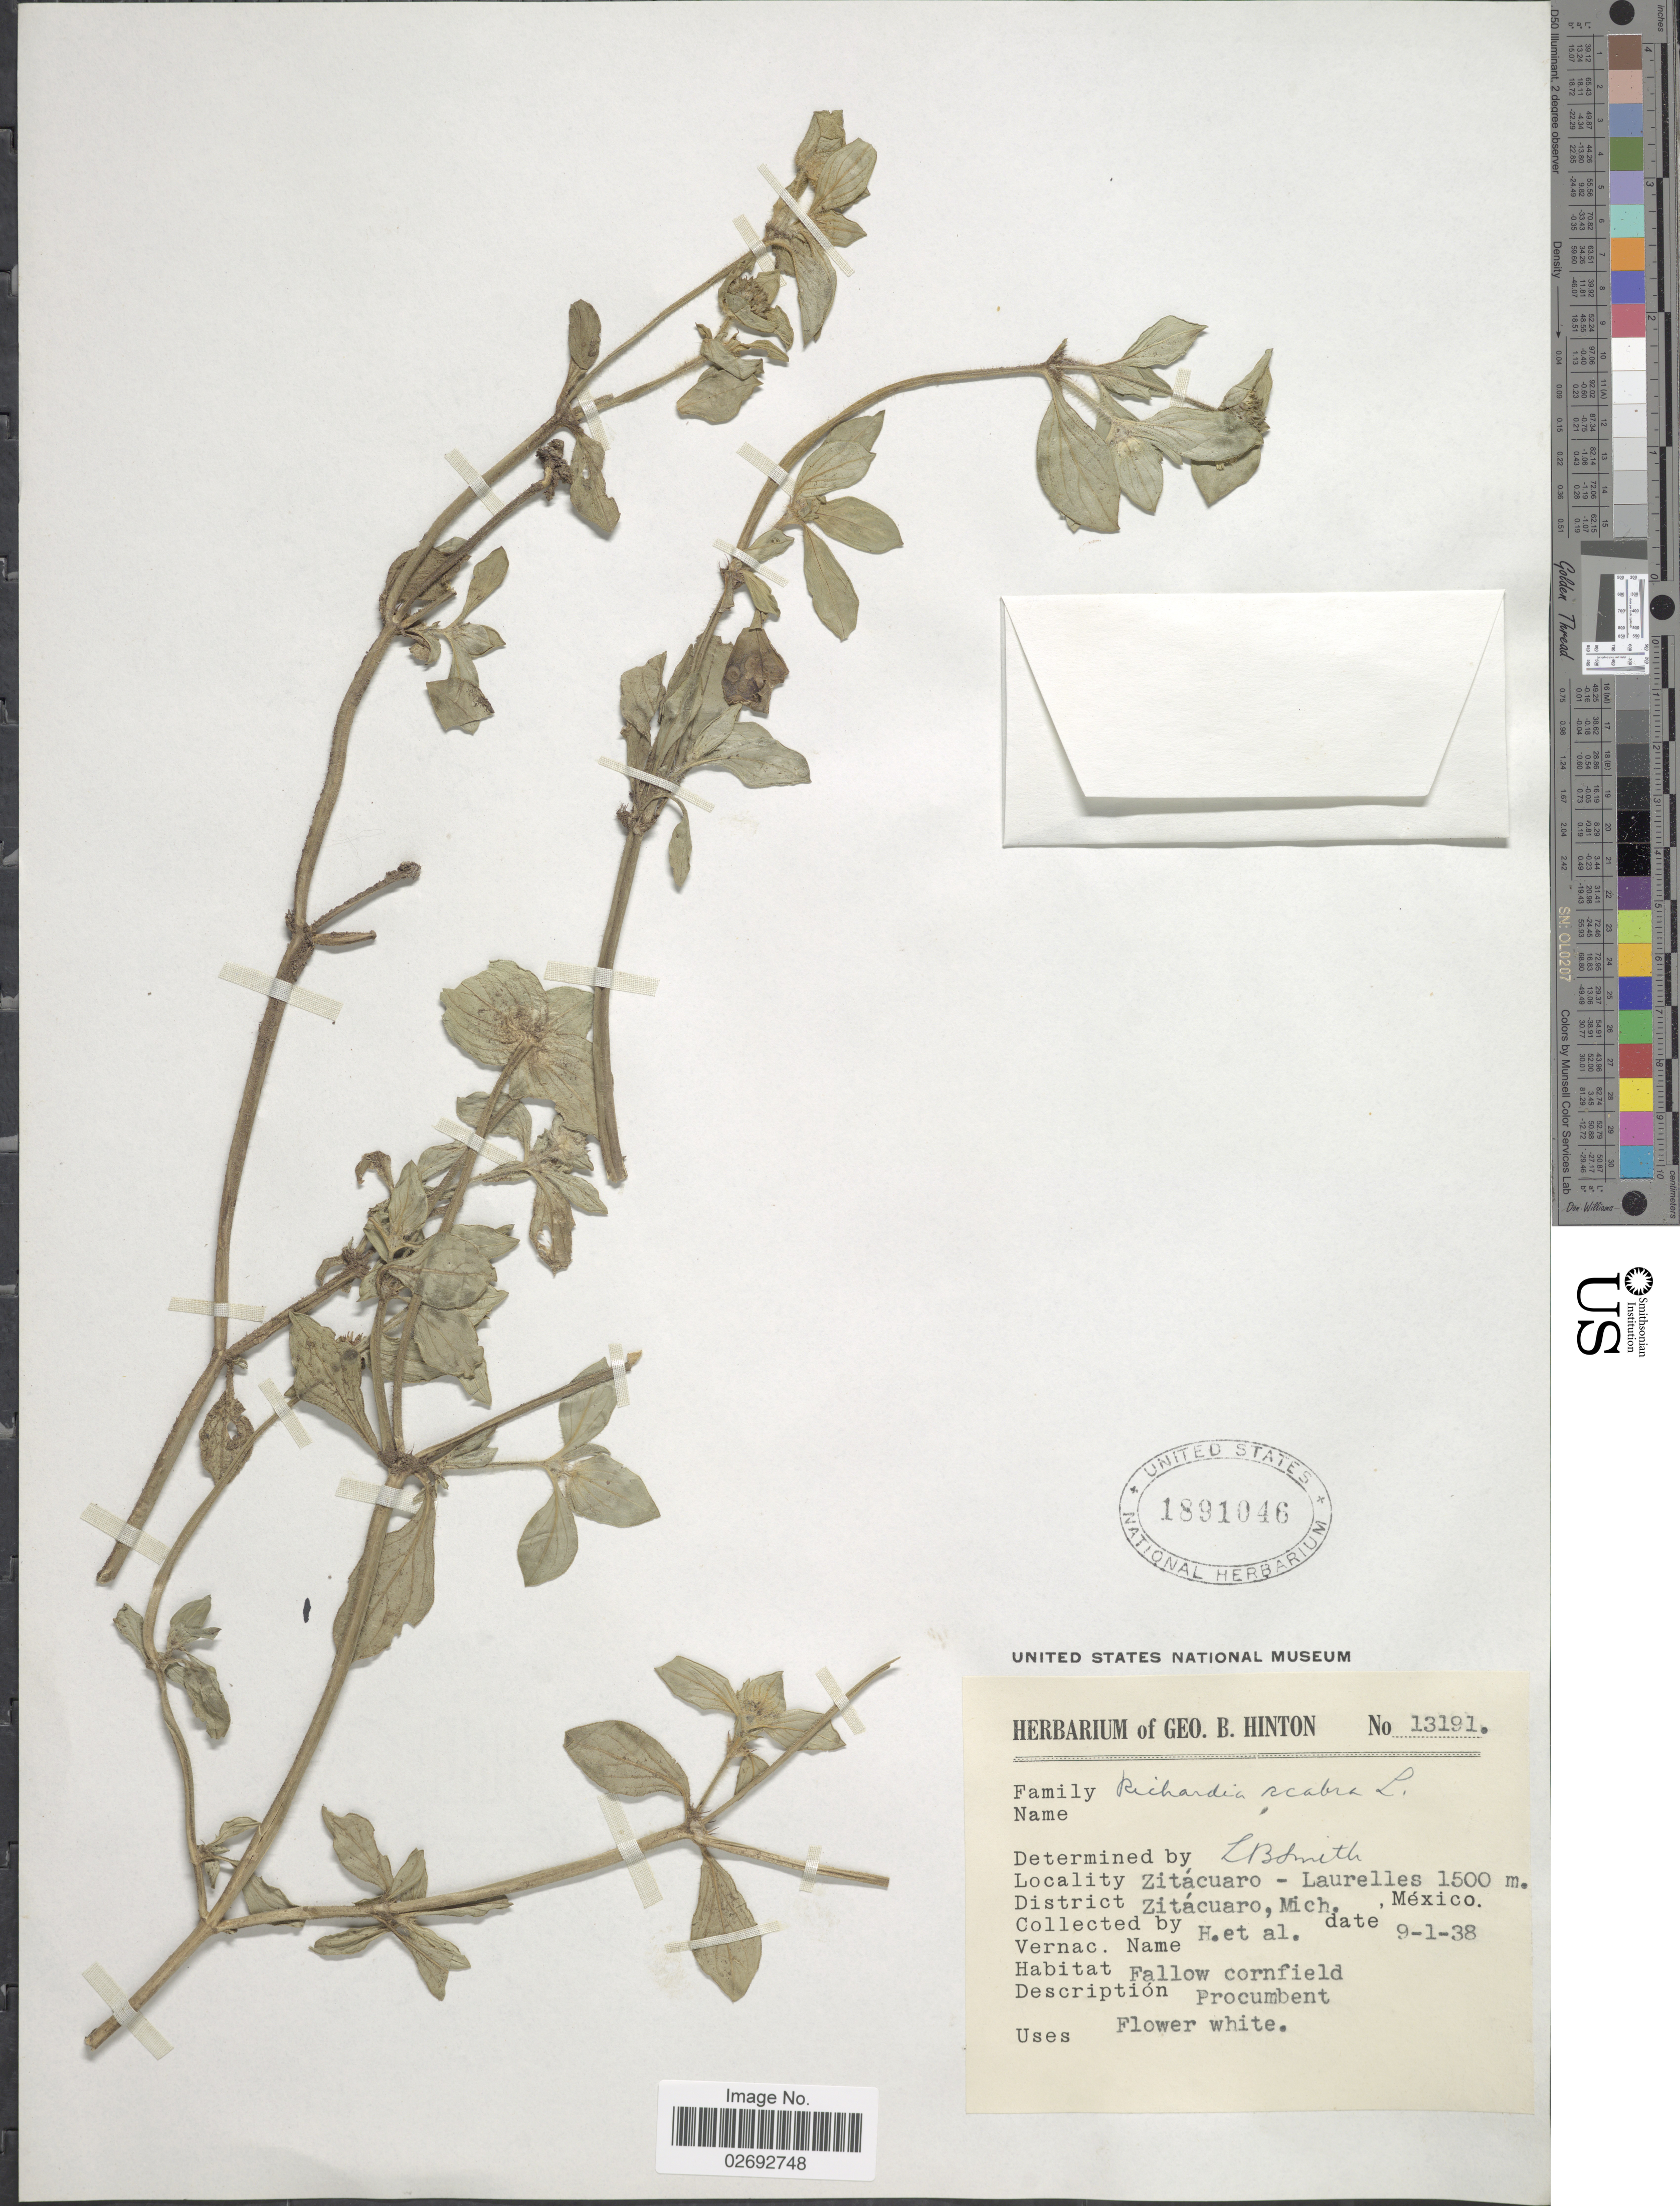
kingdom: Plantae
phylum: Tracheophyta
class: Magnoliopsida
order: Gentianales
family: Rubiaceae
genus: Richardia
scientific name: Richardia scabra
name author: L.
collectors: G. B. Hinton & et al.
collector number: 13191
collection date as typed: Transcribed d/m/y: 1/9/38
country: Mexico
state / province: Michoacán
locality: Zitacuaro - Laurelles, District Zitacuaro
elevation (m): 1500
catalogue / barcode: US 1891046